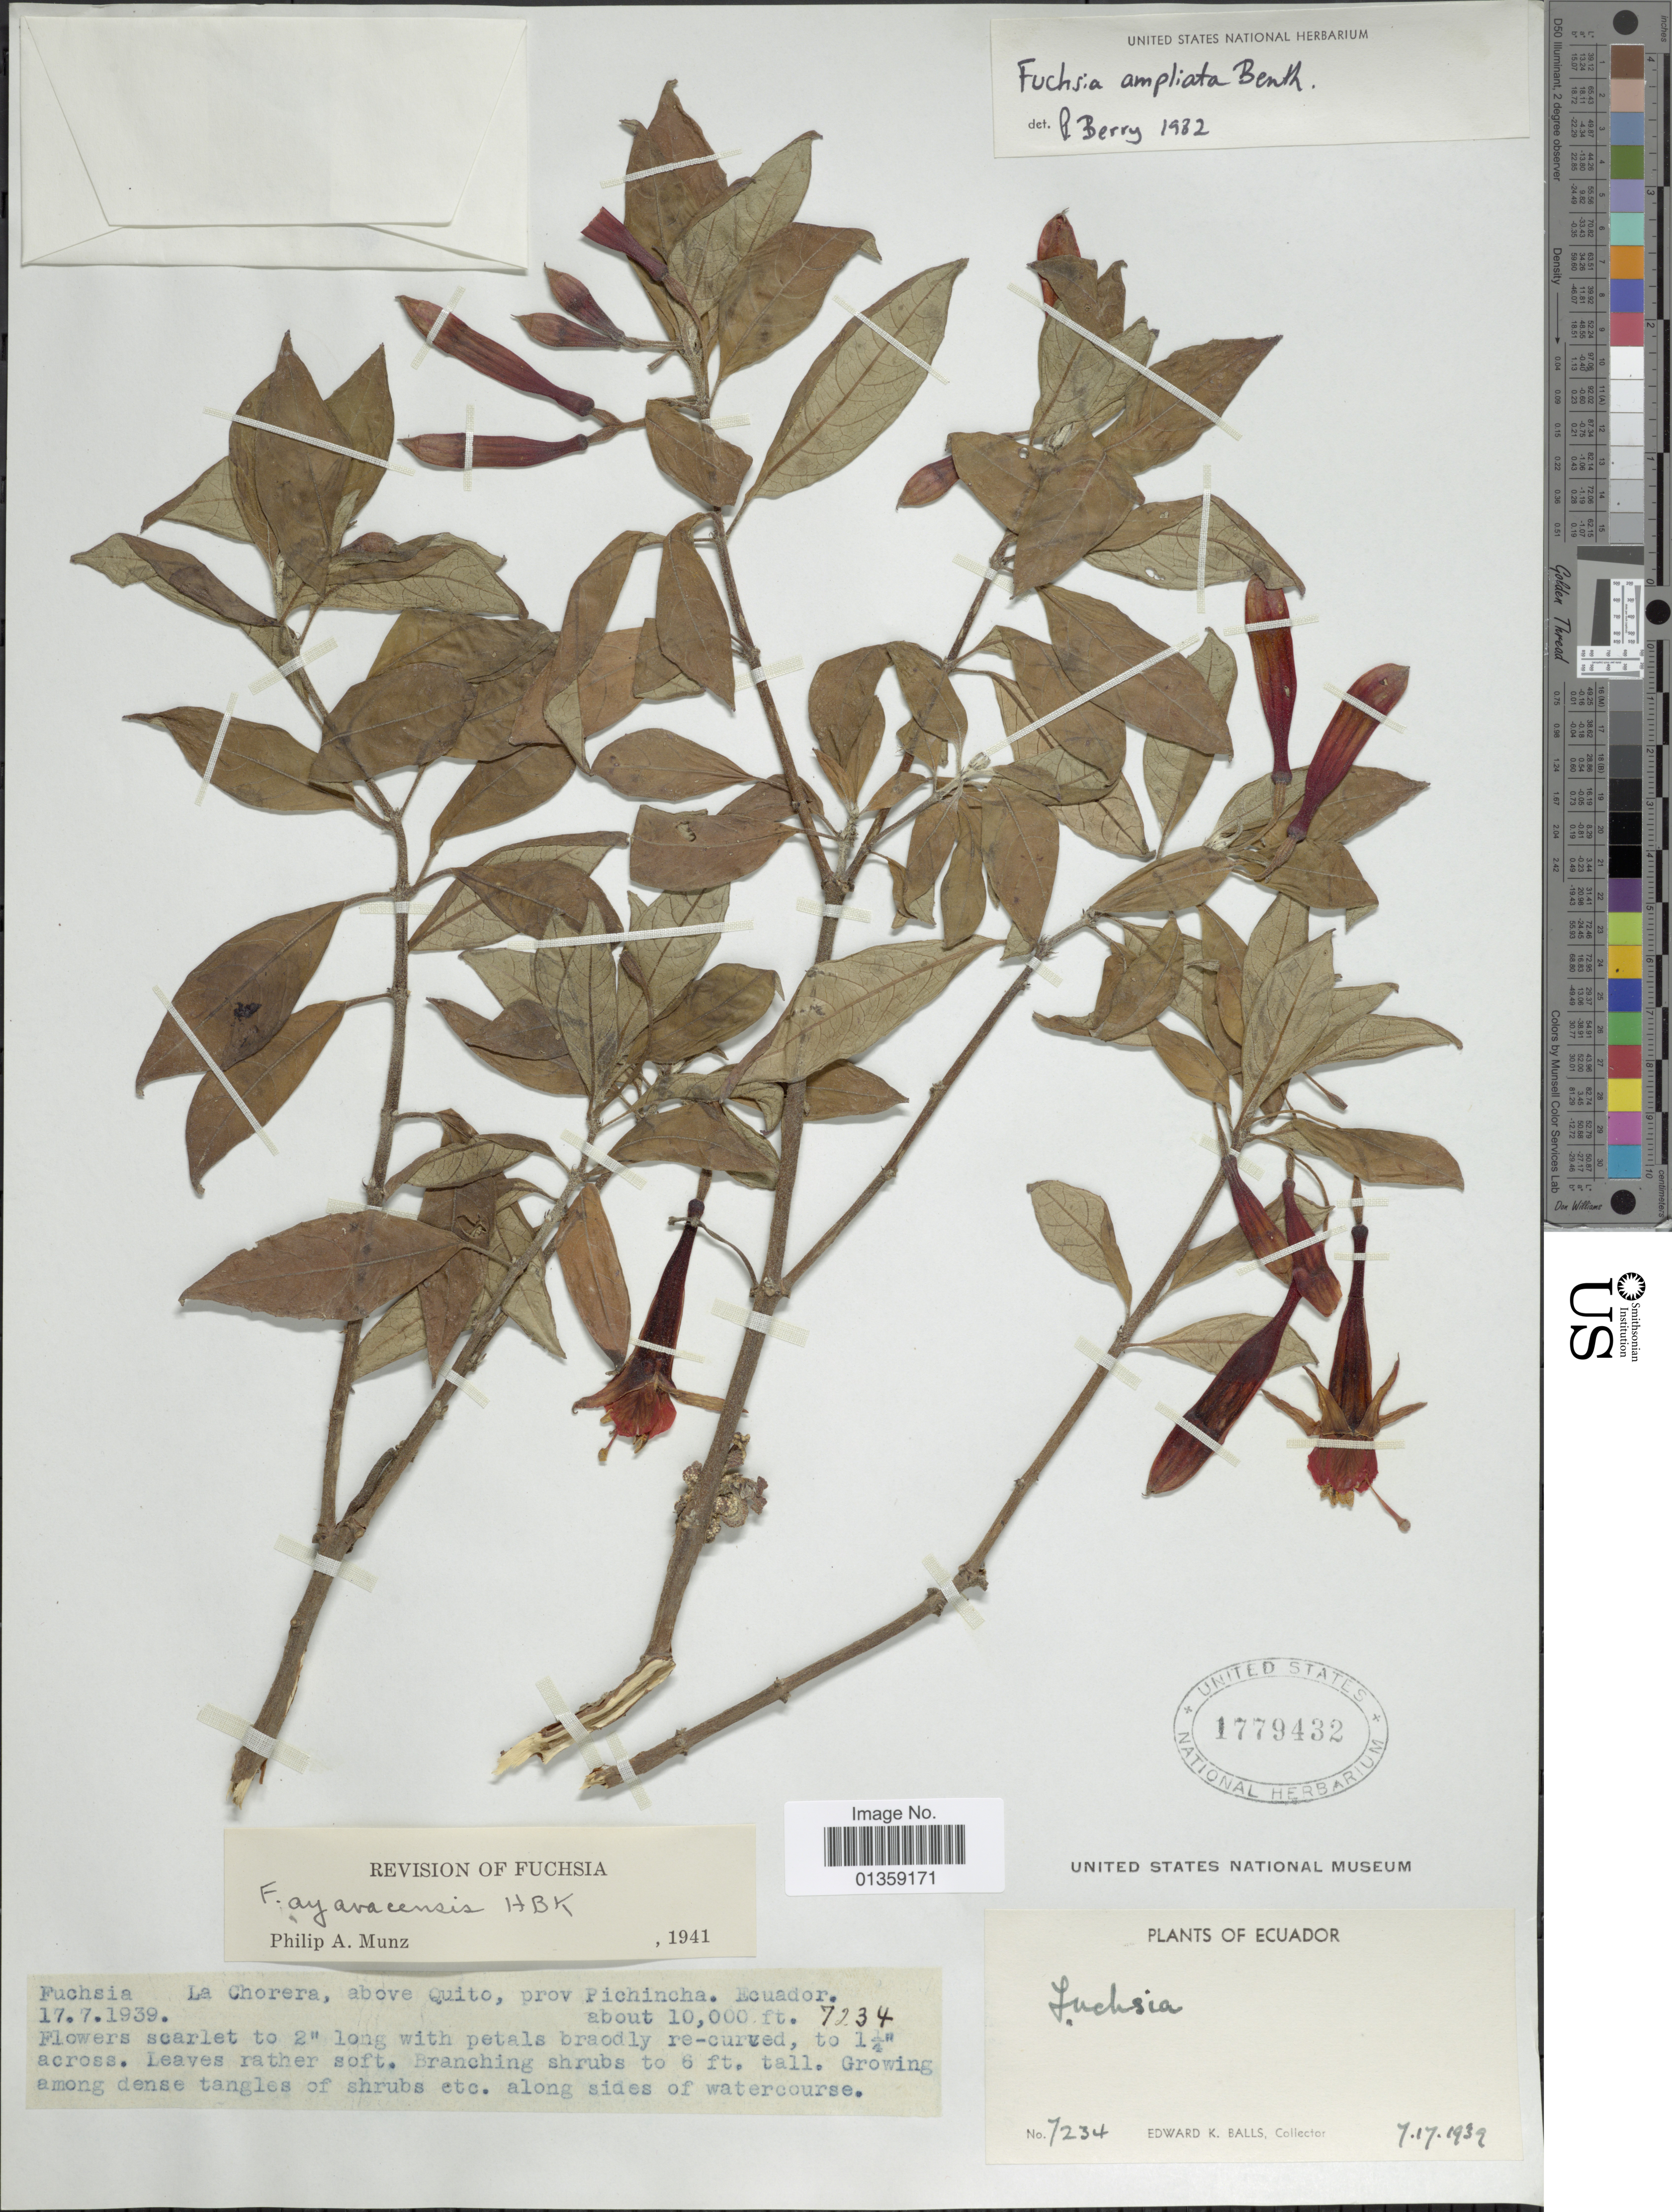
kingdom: Plantae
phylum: Tracheophyta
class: Magnoliopsida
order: Myrtales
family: Onagraceae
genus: Fuchsia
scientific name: Fuchsia ampliata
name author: Benth.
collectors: E. K. Balls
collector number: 7234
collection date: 1939-07-17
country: Ecuador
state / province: Pichincha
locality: La Chorera, above Quito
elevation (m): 3048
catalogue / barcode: US 1779432